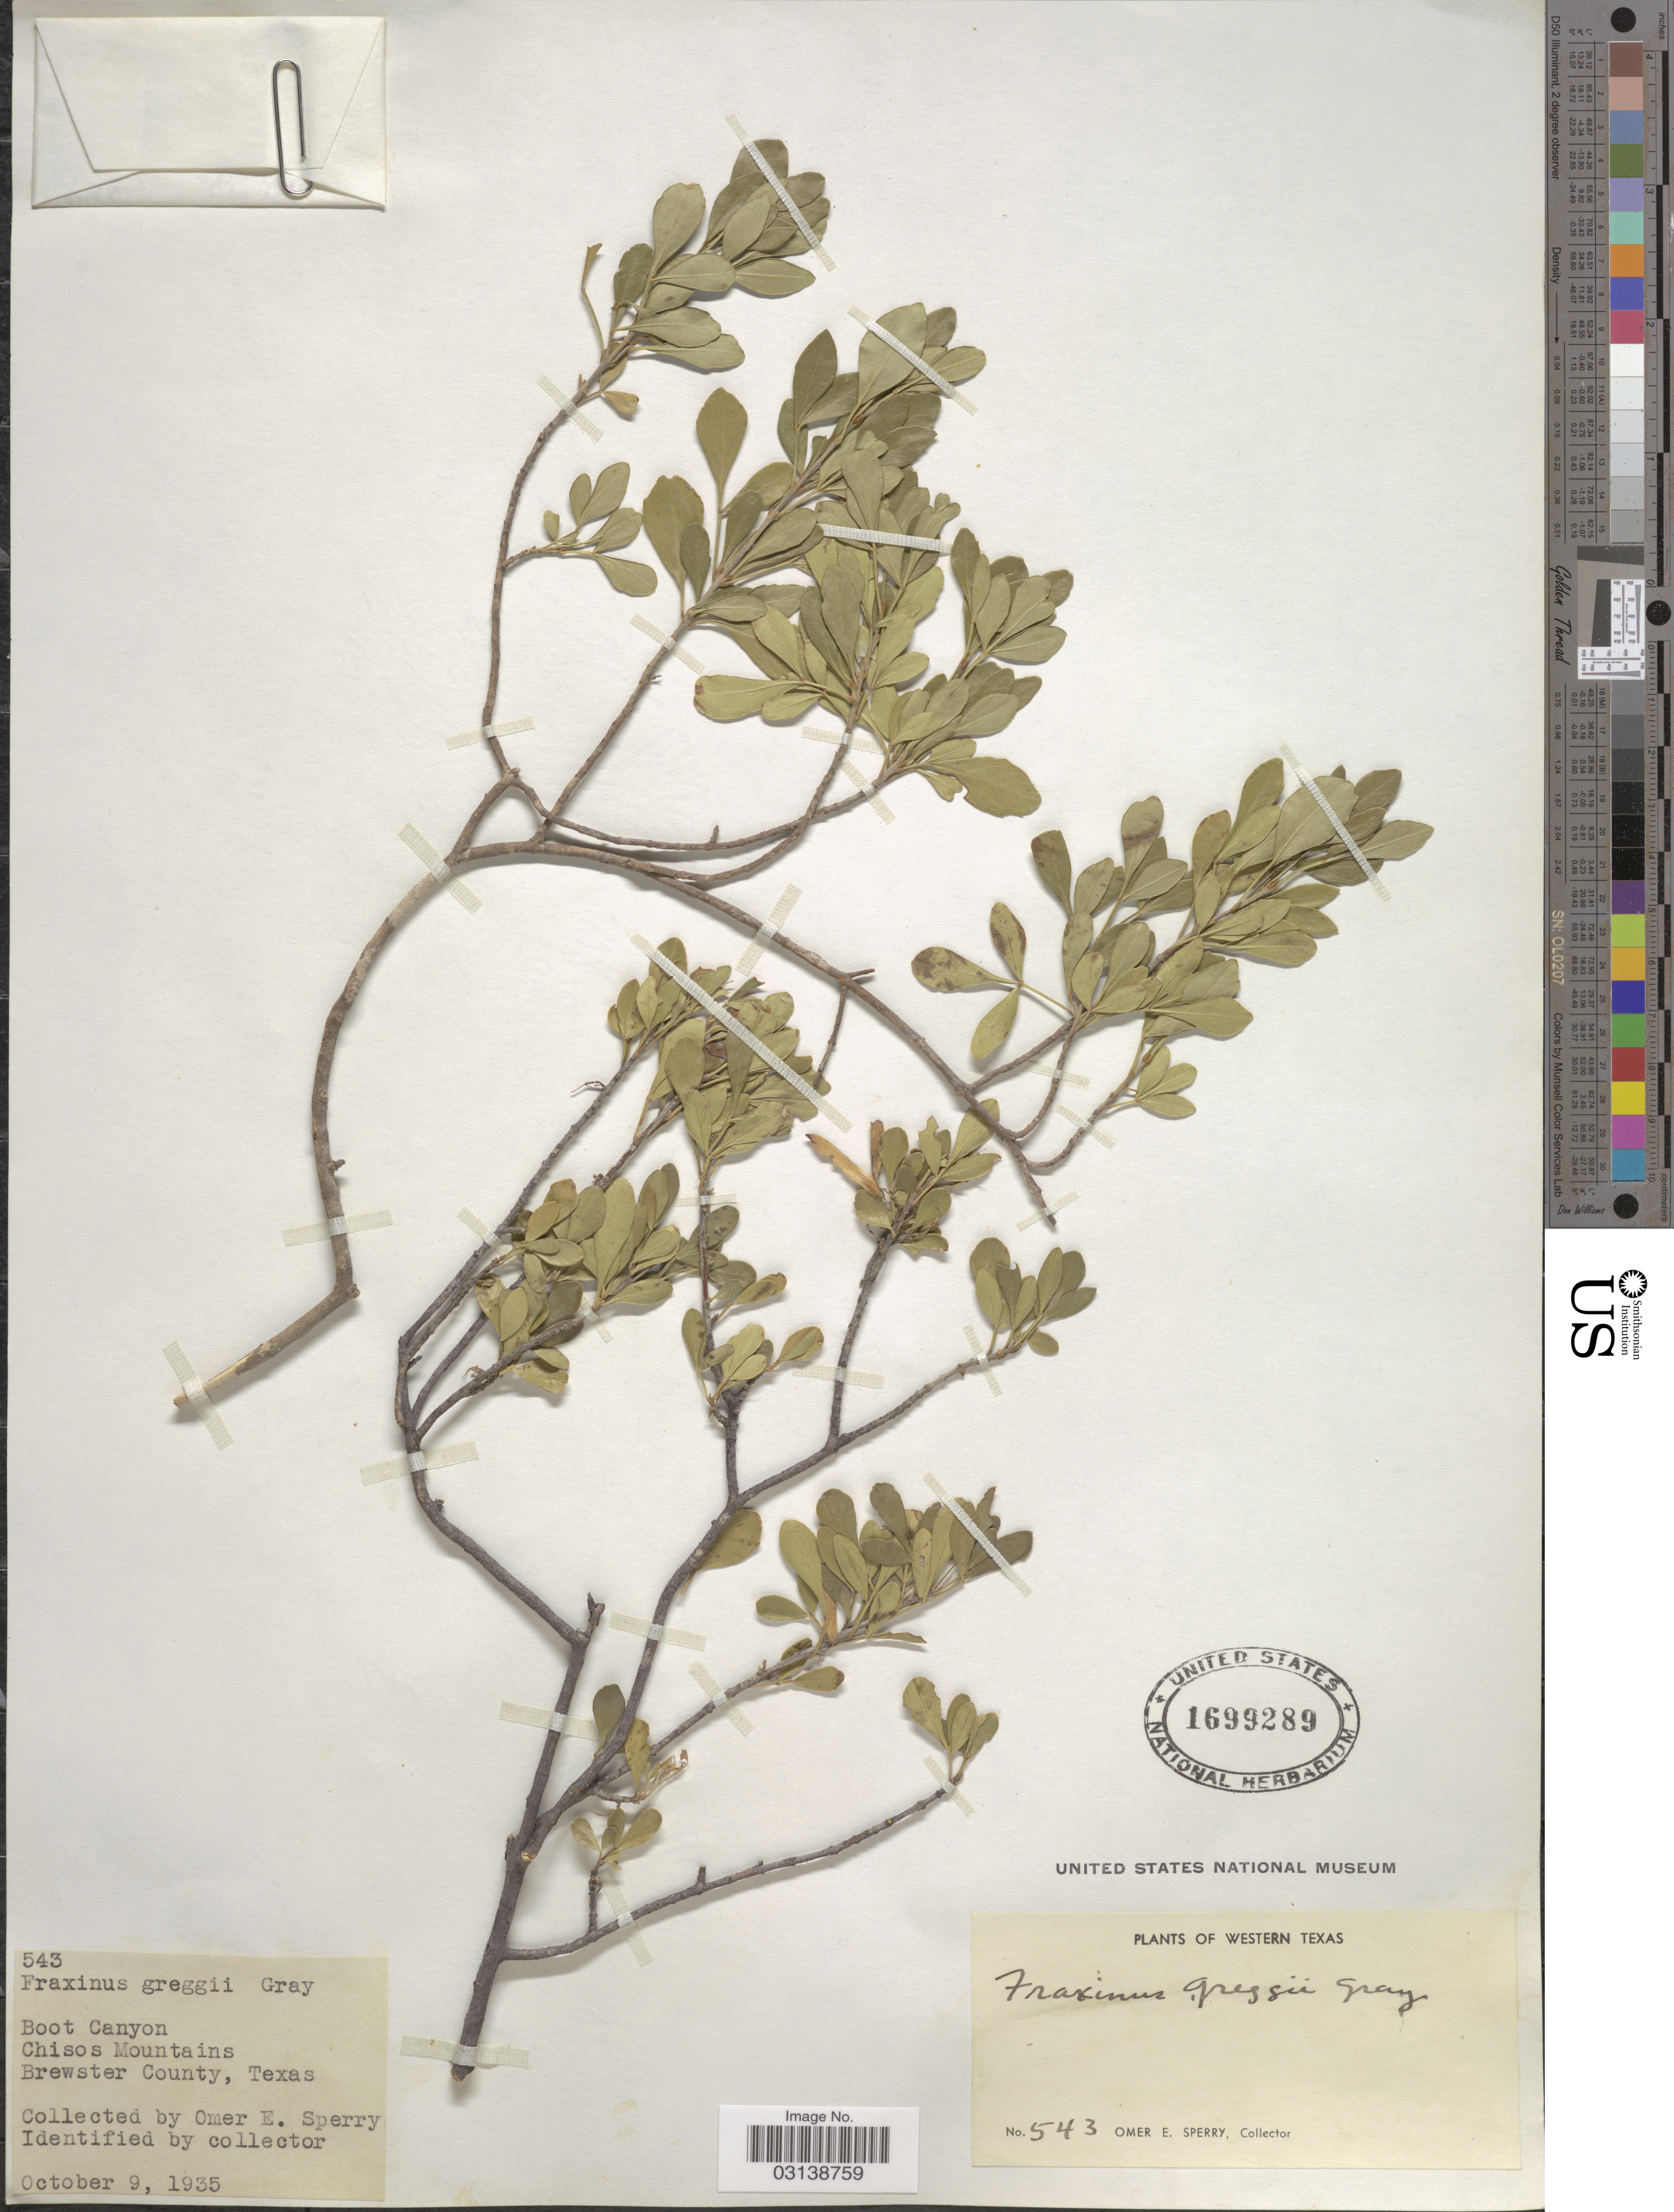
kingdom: Plantae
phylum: Tracheophyta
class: Magnoliopsida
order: Lamiales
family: Oleaceae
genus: Fraxinus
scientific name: Fraxinus greggii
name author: A. Gray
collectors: O. E. Sperry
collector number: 543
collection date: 1935-10-09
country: United States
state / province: Texas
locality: Western Texas. Boot Canyon, Chisos Mountains. Brewster County.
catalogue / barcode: US 1699289